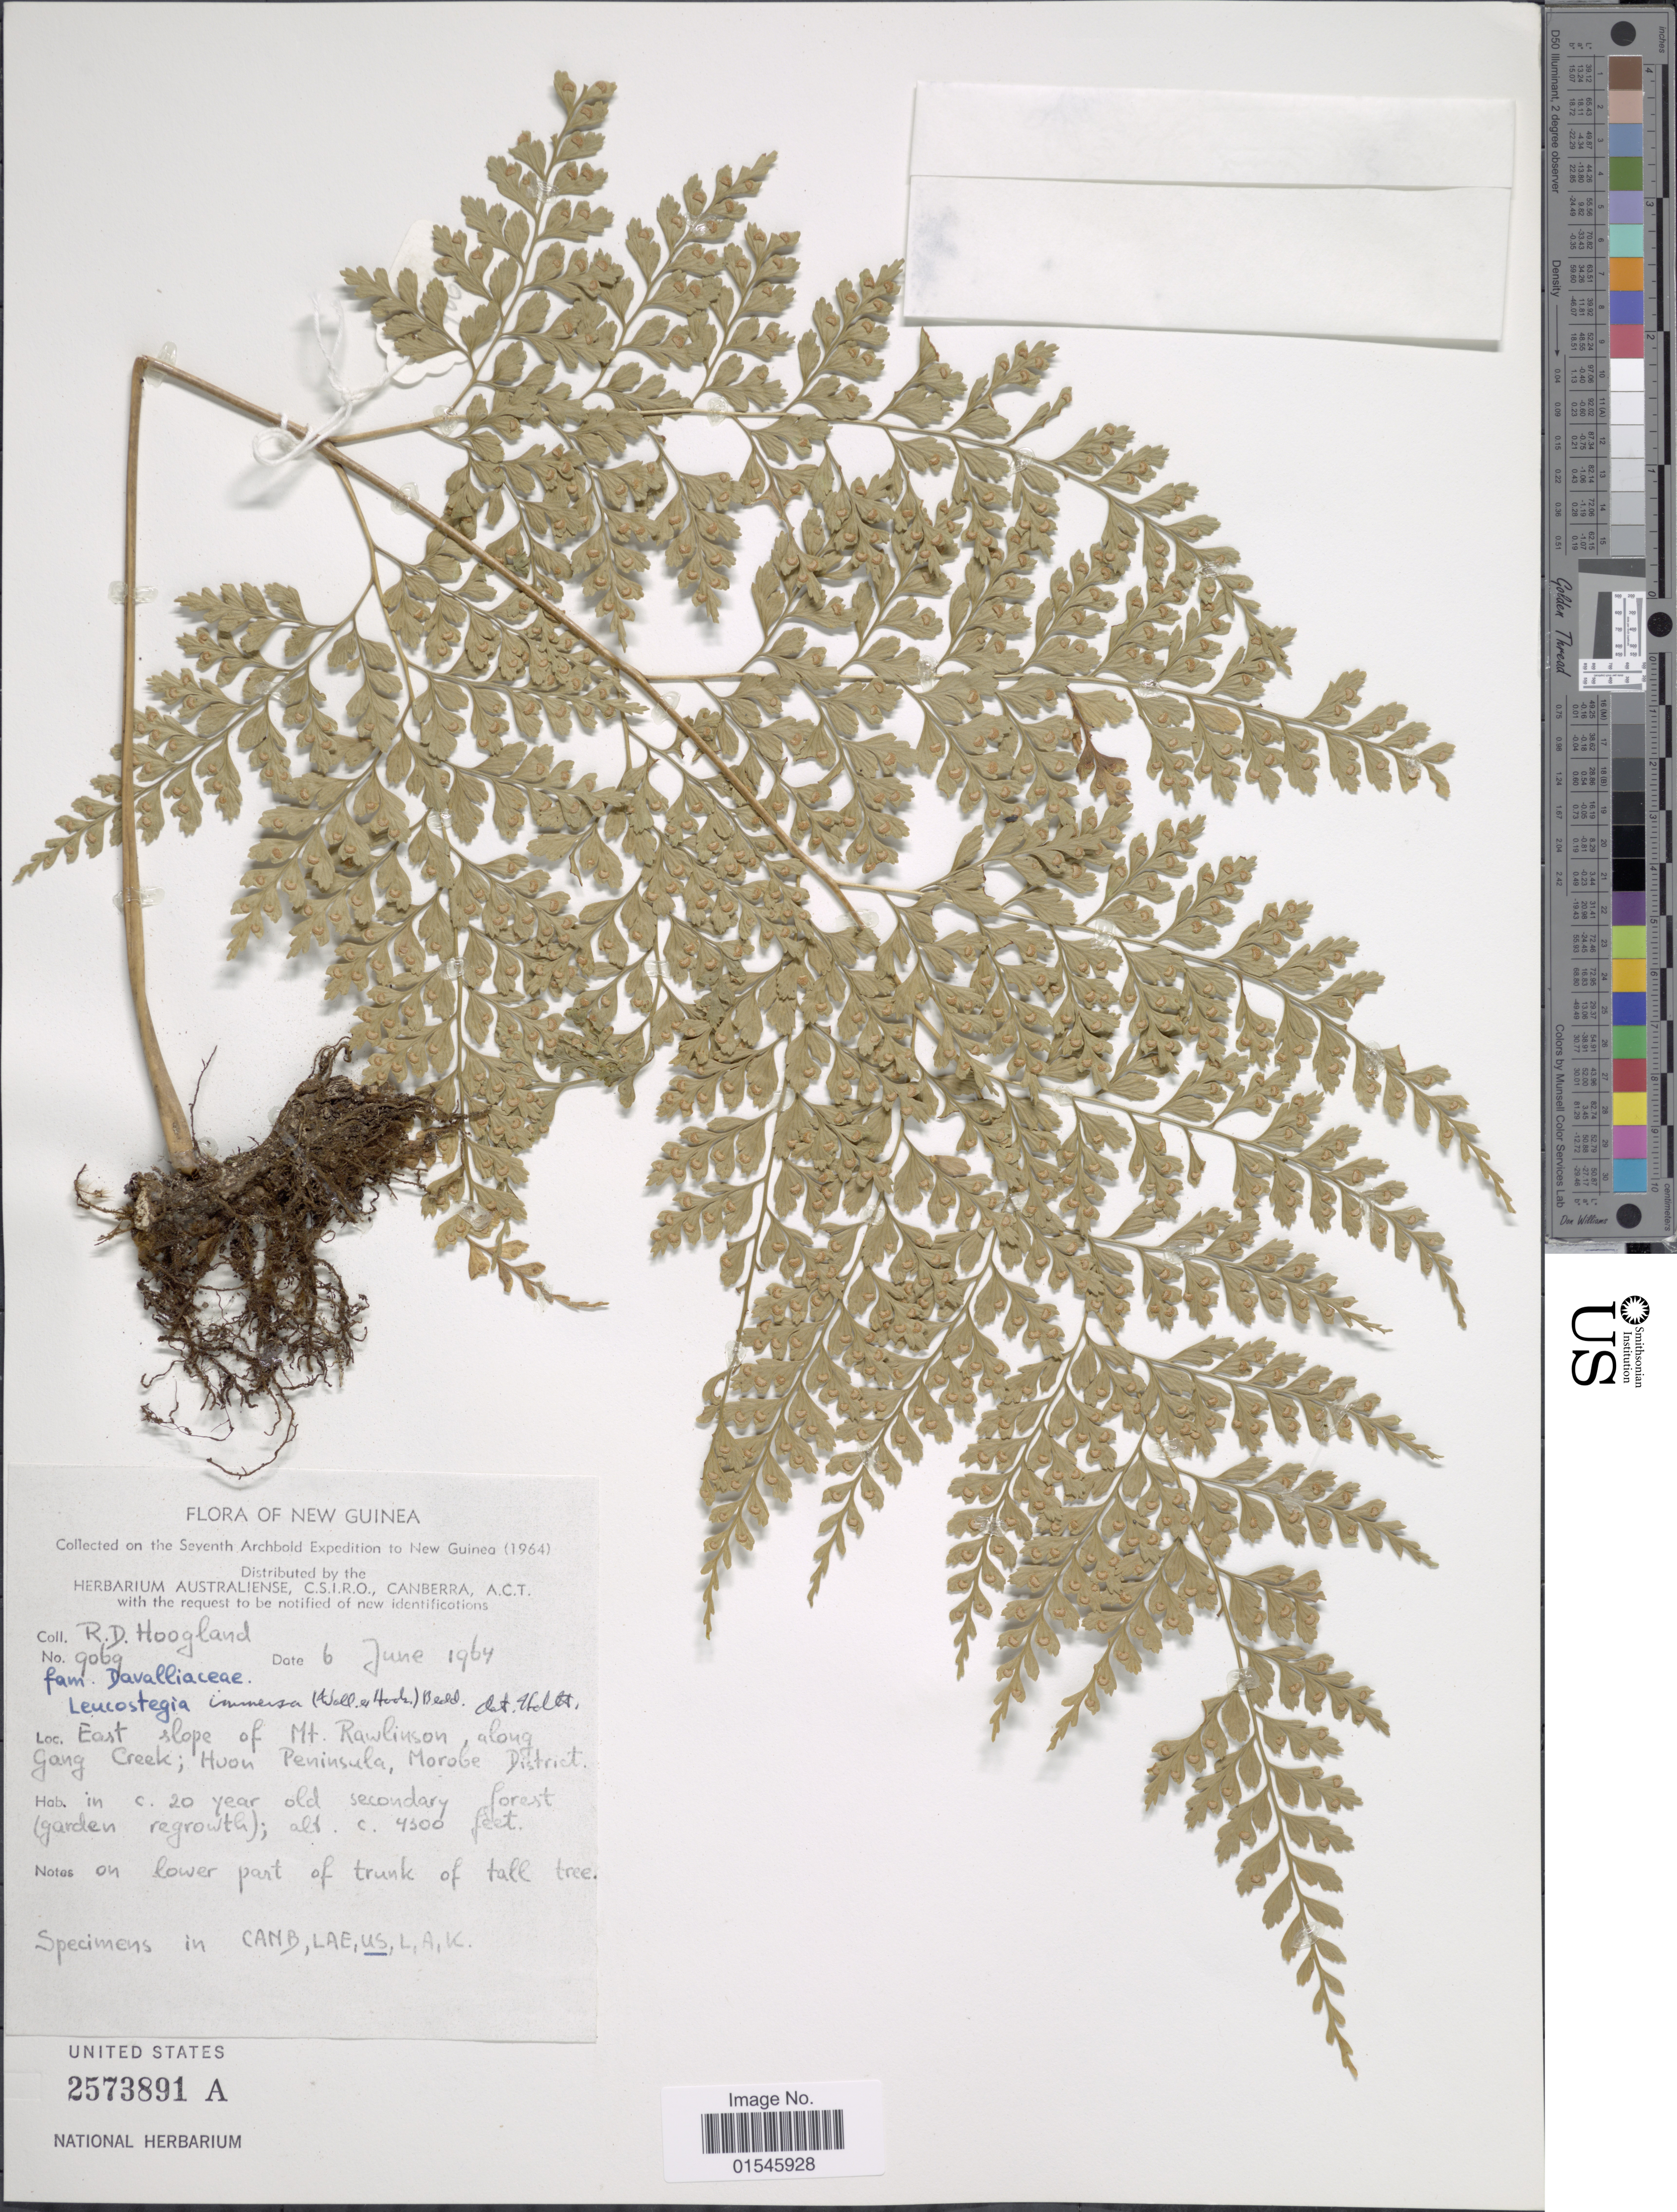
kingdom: Plantae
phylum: Tracheophyta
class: Polypodiopsida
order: Polypodiales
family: Hypodematiaceae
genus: Leucostegia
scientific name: Leucostegia truncata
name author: (D. Don) Fraser-Jenk.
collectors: R. D. Hoogland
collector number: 9069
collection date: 1964-06-06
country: Papua New Guinea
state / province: Morobe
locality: New Guinea, east slope of Mt. Rawlinson, along Gang Creek; Huon Peninsula, Morobe District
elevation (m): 1311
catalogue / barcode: US 2573891A